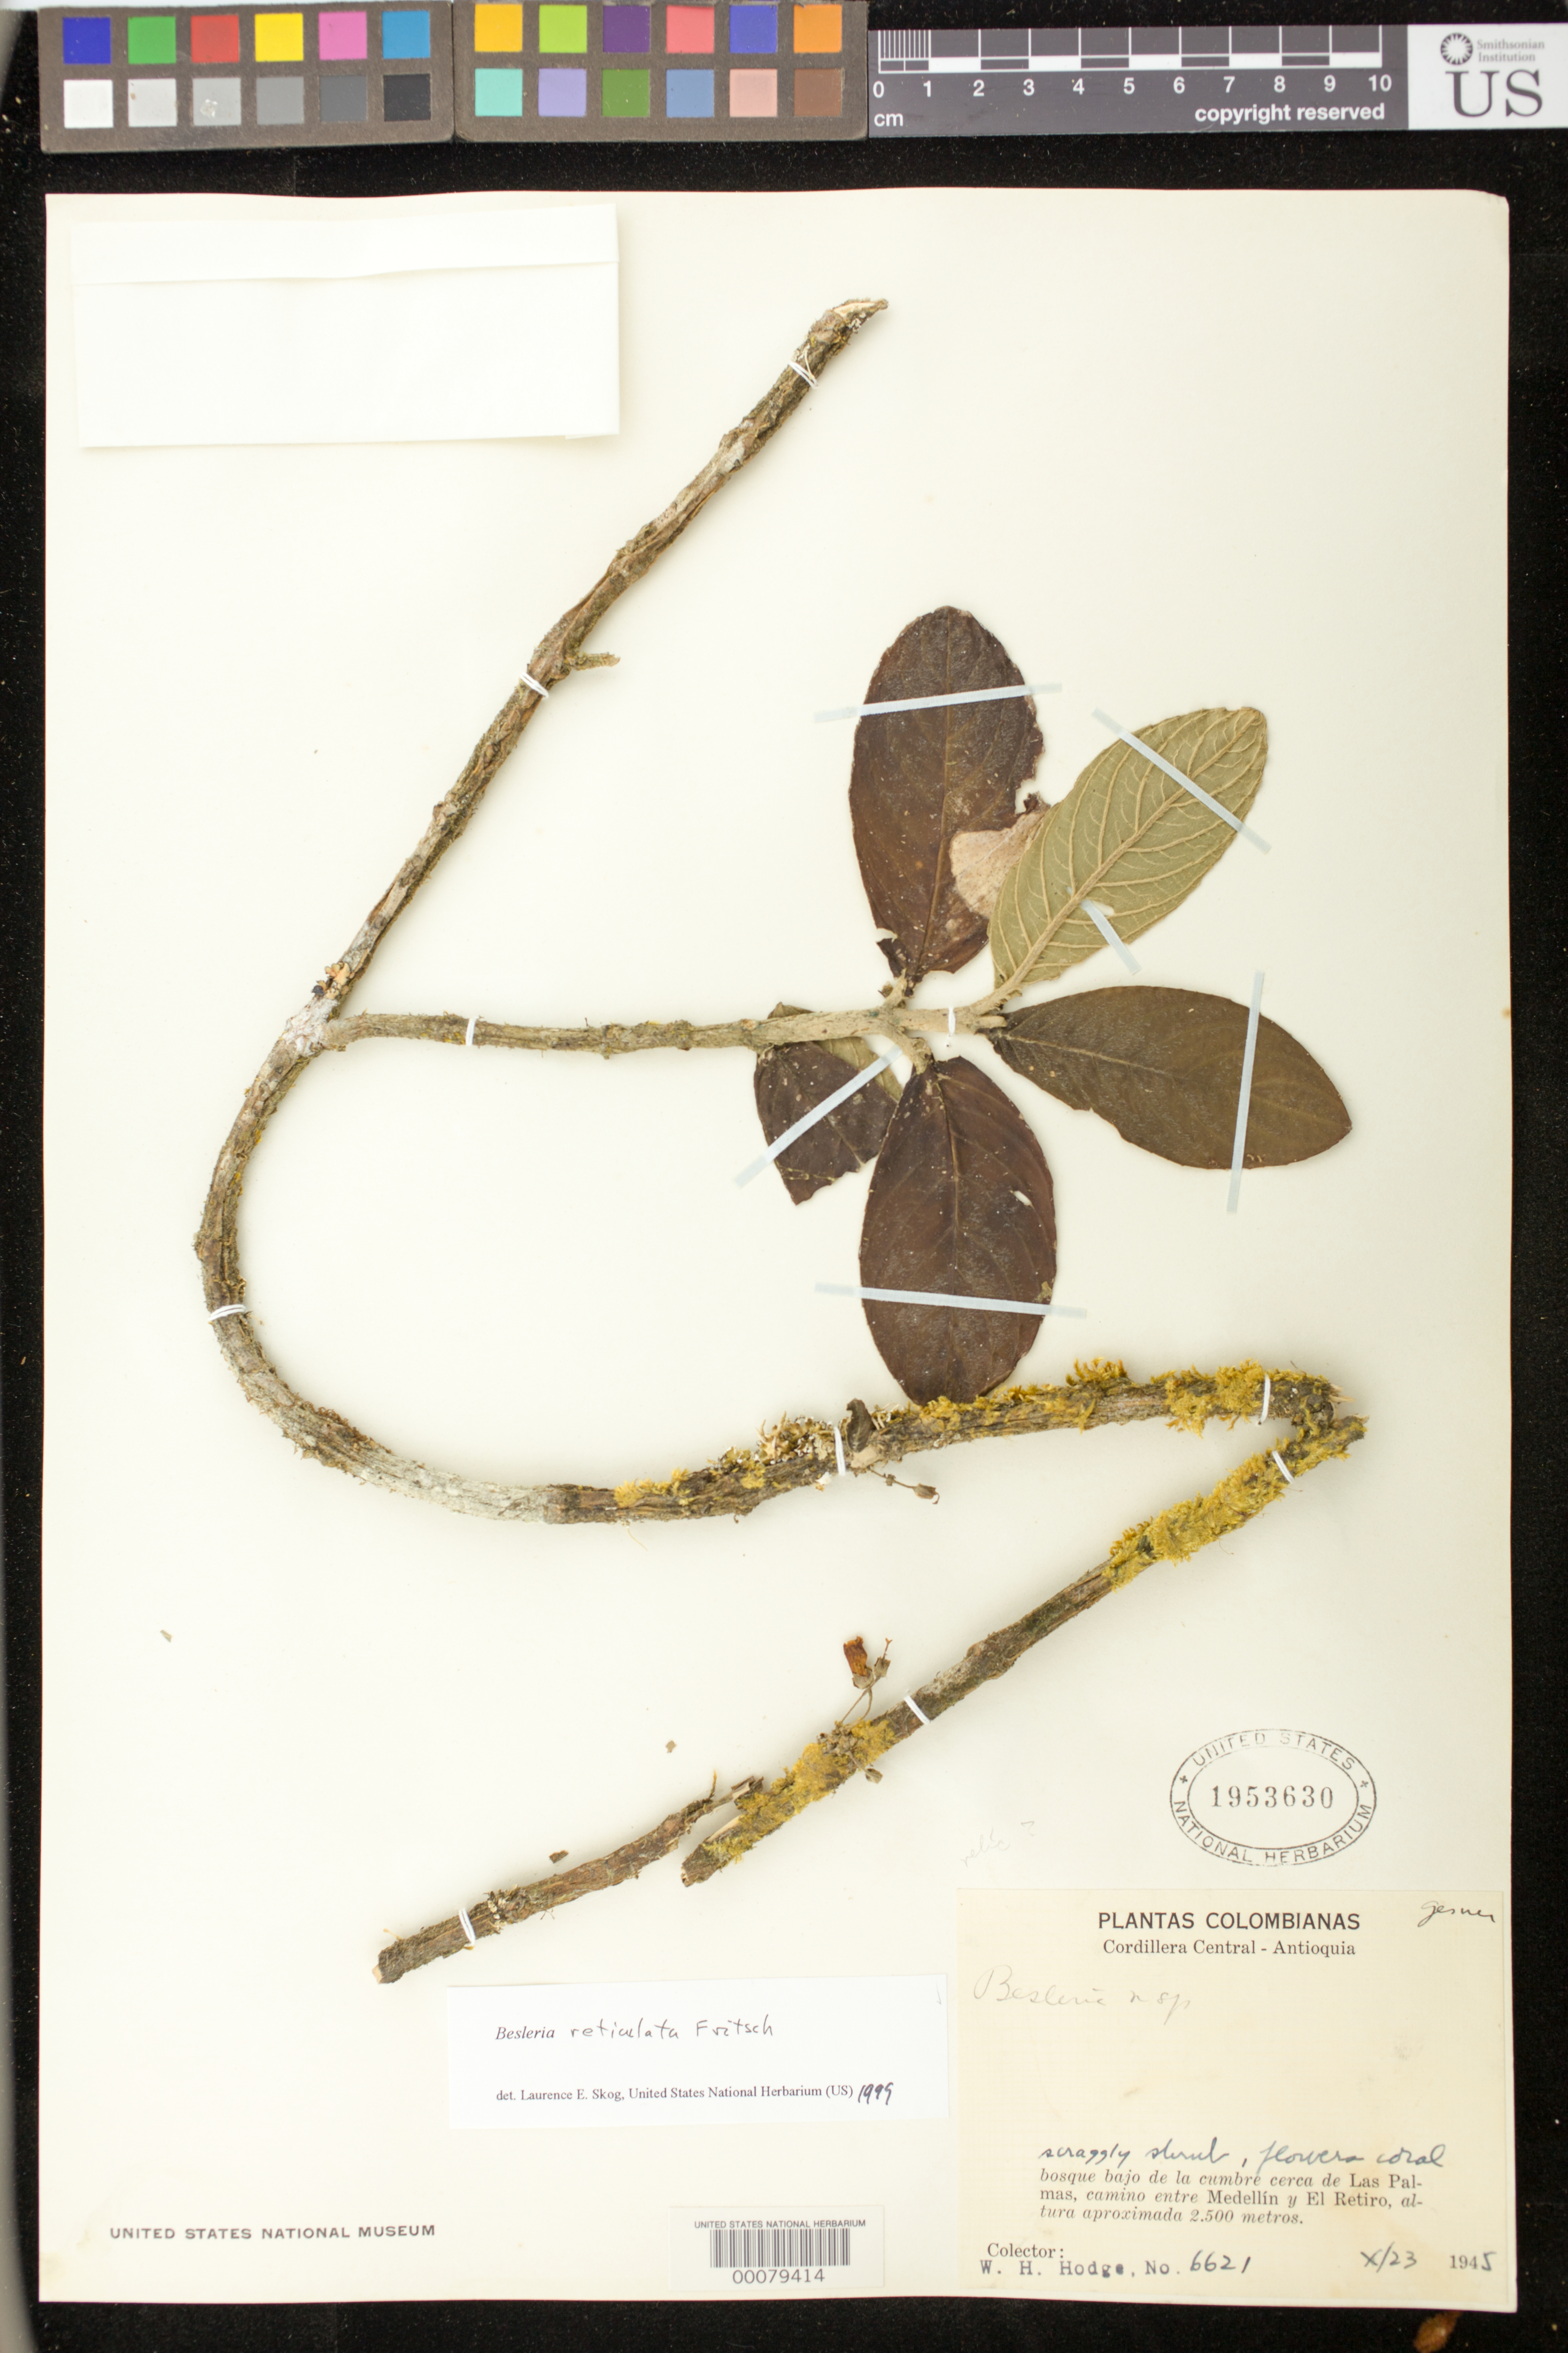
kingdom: Plantae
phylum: Tracheophyta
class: Magnoliopsida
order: Lamiales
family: Gesneriaceae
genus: Besleria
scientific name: Besleria reticulata var. reticulata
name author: Fritsch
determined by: Skog, Laurence E.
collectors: W. Hodge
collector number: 6621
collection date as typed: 23 Oct 1945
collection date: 1945-10-23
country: Colombia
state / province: Antioquia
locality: Cordillera Central, cerca de Las Palmas, camino entre Medellín y El Retiro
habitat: Bosque bajo de la cumbre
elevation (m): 2500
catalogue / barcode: US 1953630